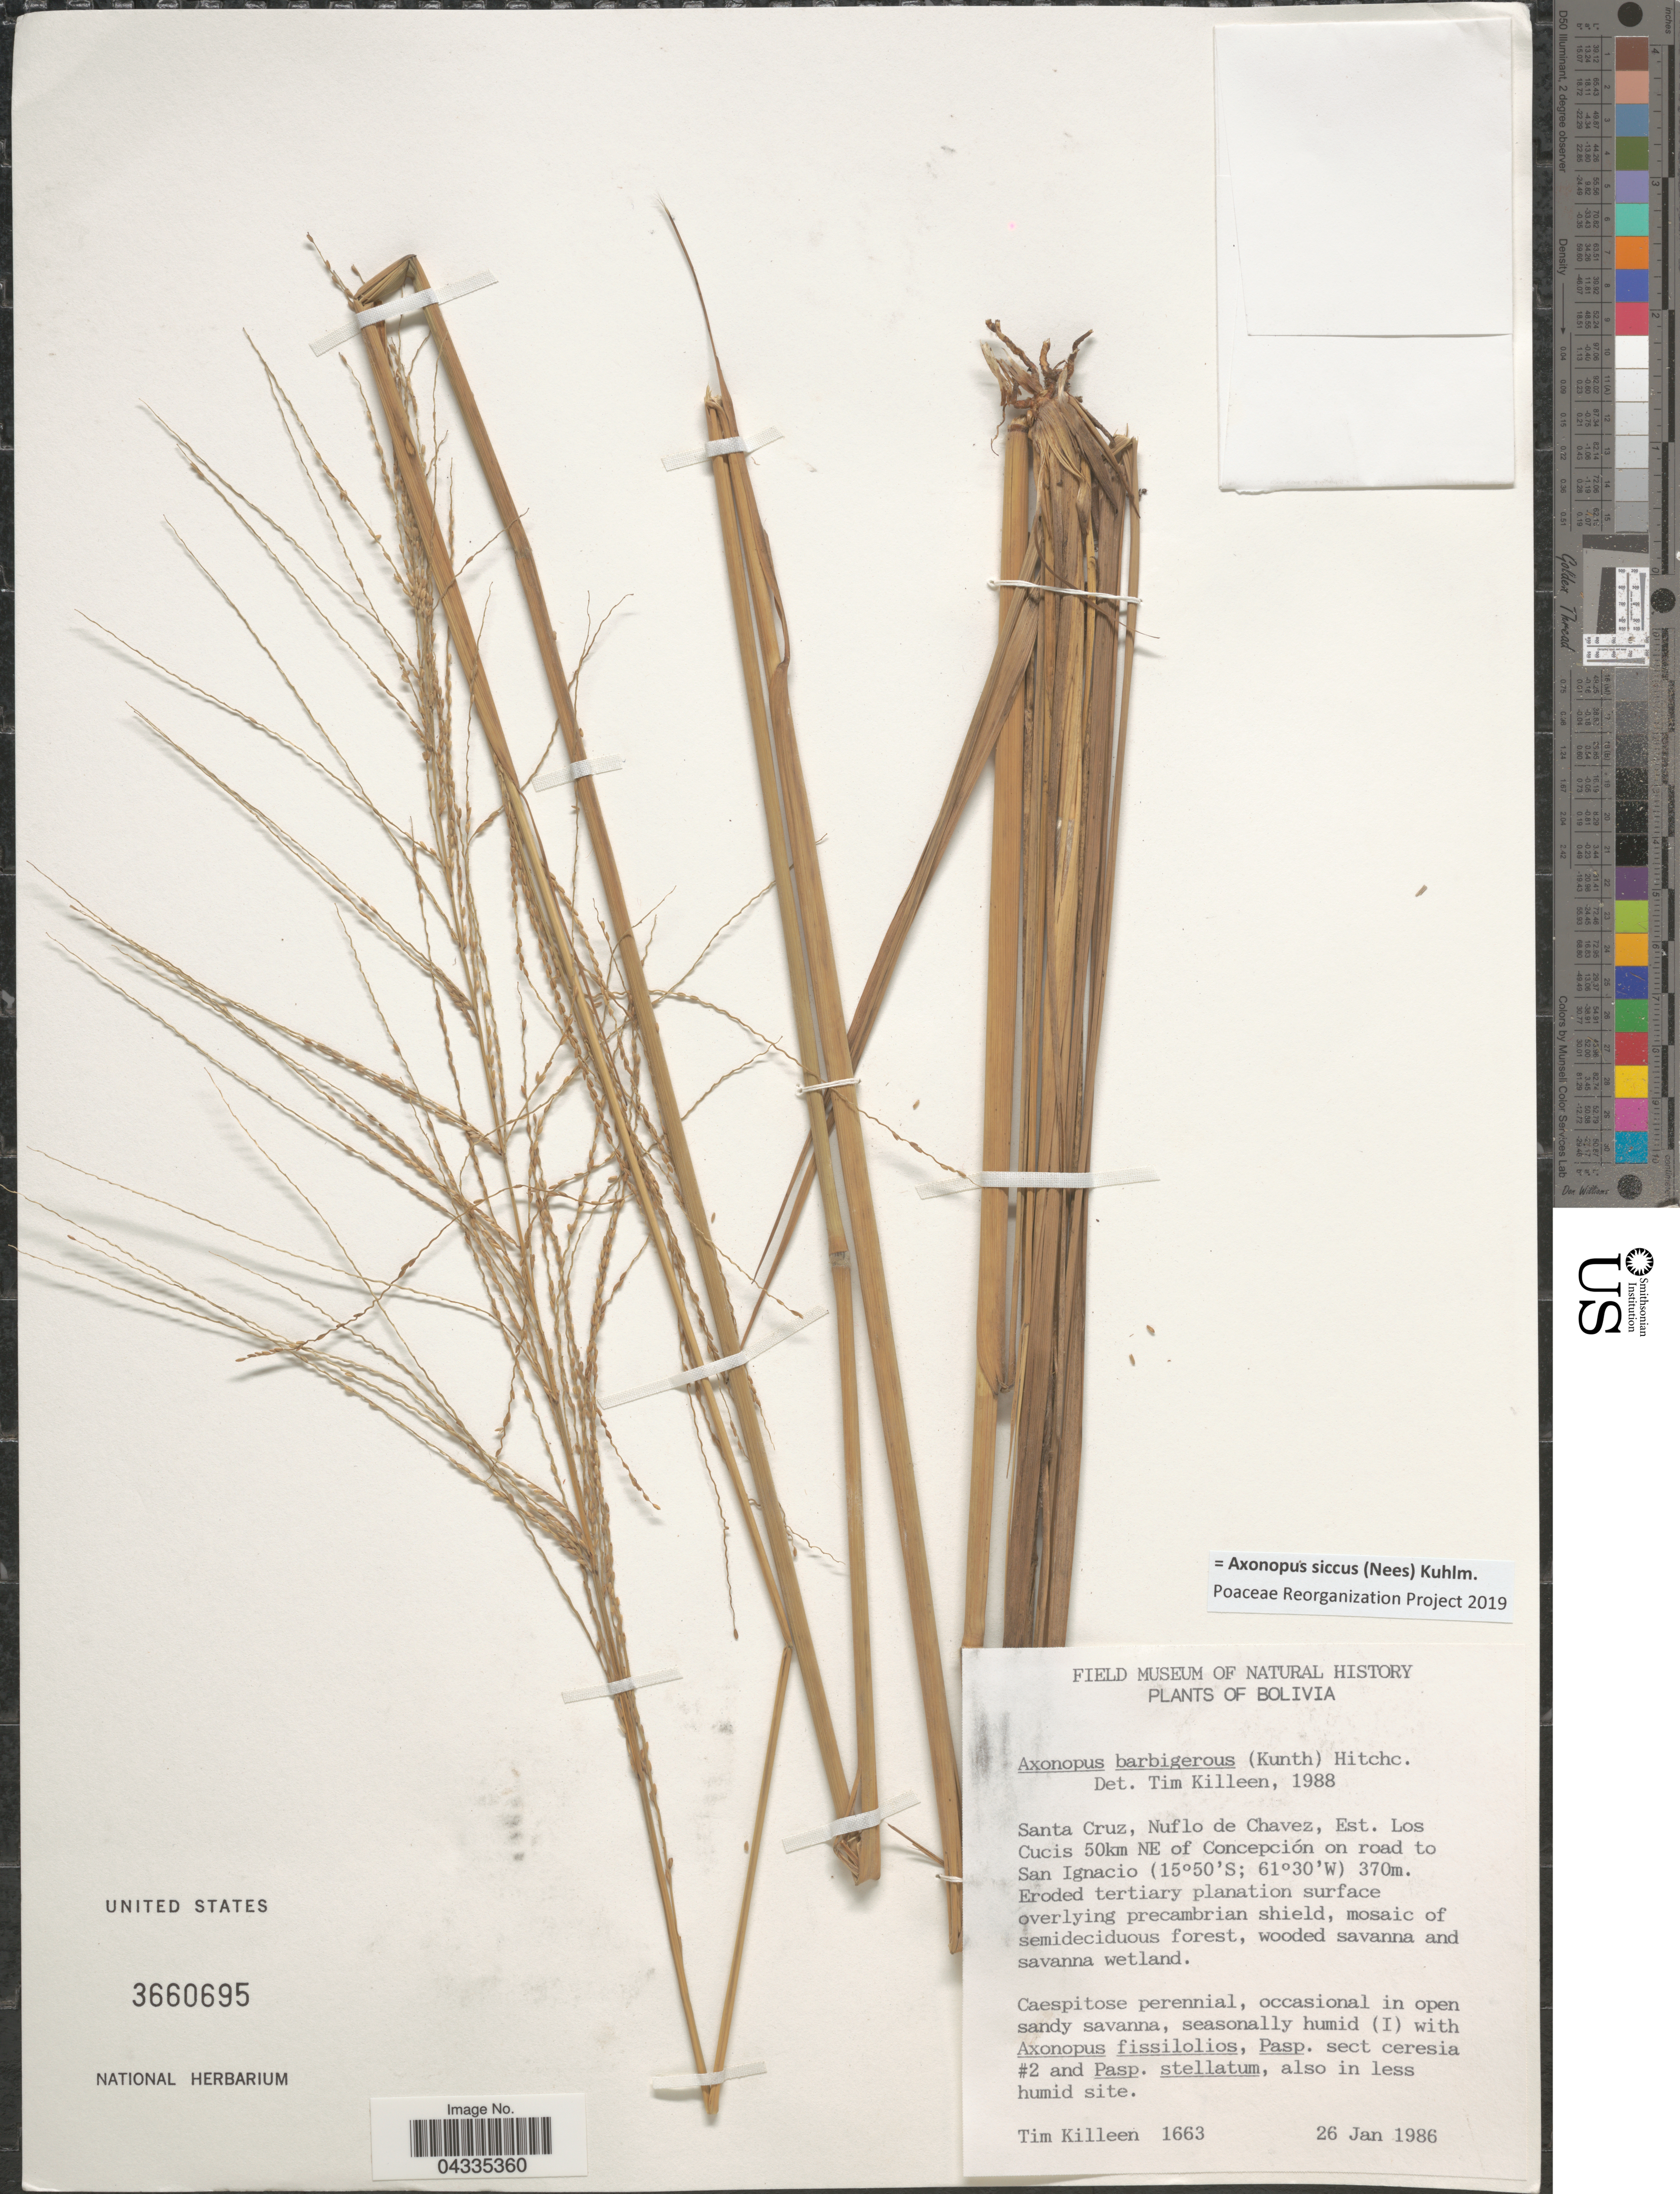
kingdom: Plantae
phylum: Tracheophyta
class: Liliopsida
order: Poales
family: Poaceae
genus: Axonopus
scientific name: Axonopus siccus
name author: (Nees) Kuhlm.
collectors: T. J. Killeen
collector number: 1663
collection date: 1986-01-26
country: Bolivia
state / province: Santa Cruz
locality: Nuflo de Chavez, Est. Los Cucis 50km NE of Concepción on road to San Ignacio.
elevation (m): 370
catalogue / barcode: US 3660695